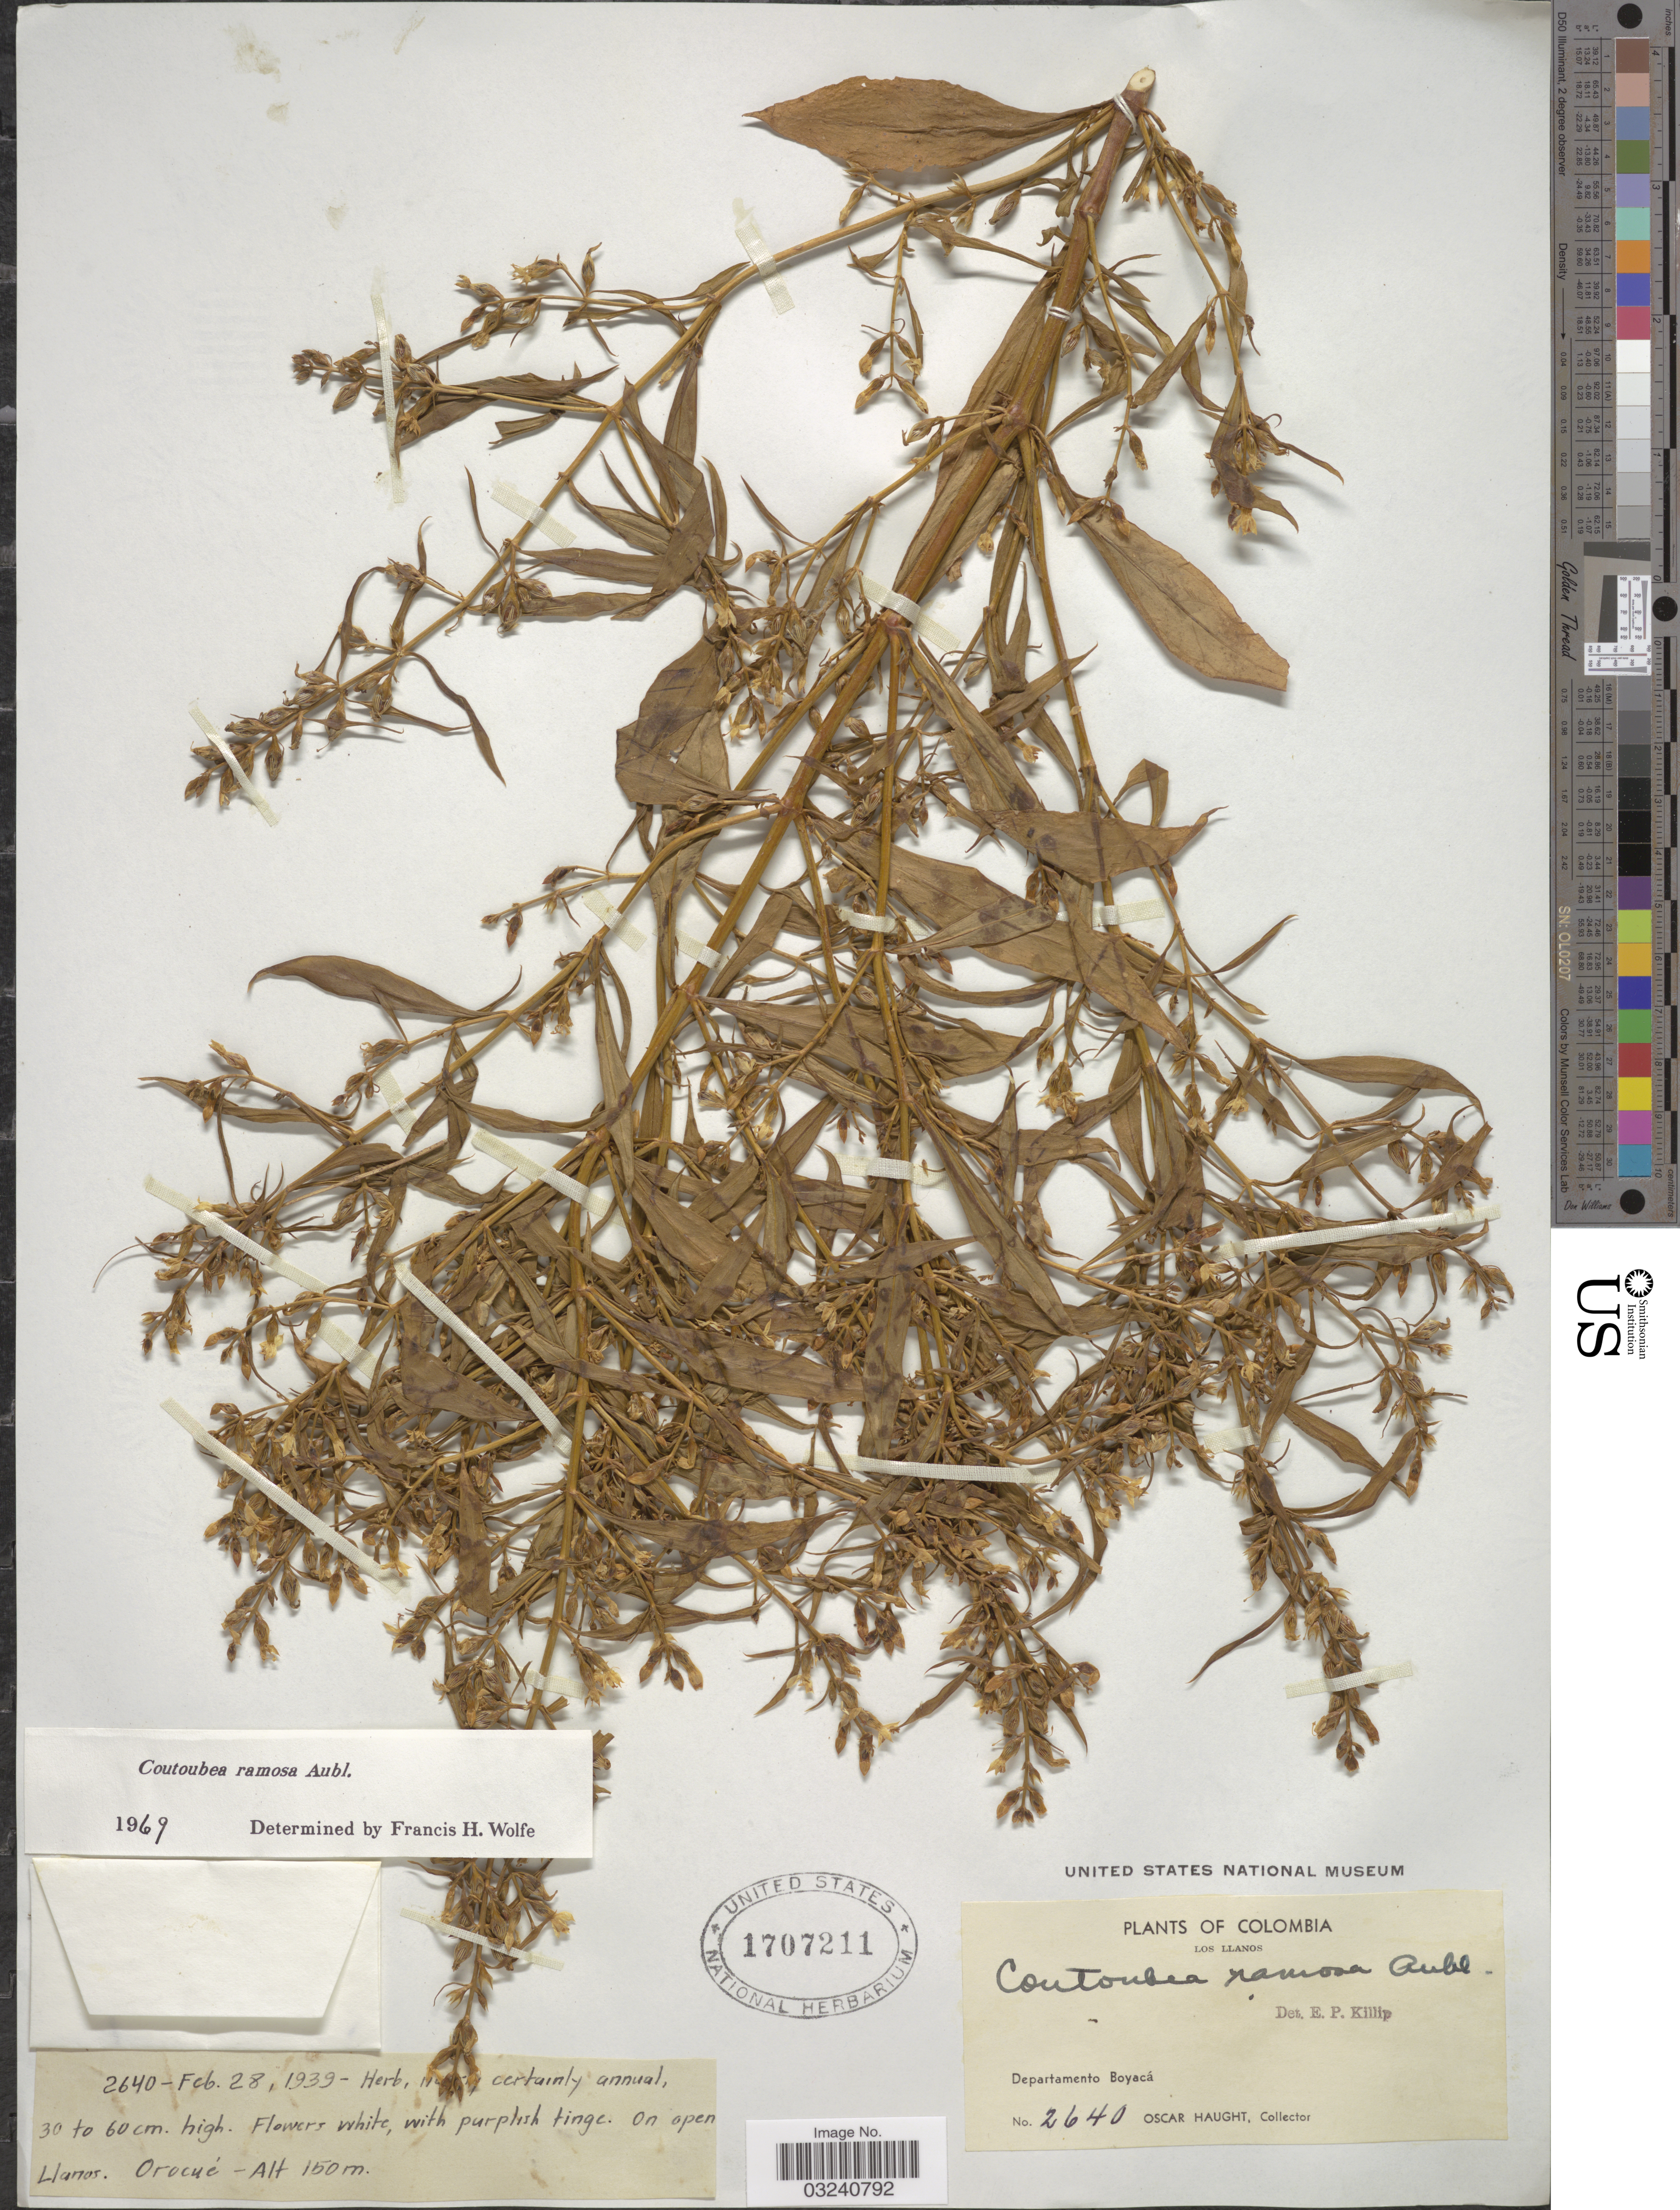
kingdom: Plantae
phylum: Tracheophyta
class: Magnoliopsida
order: Gentianales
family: Gentianaceae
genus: Coutoubea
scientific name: Coutoubea ramosa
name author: Aubl.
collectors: O. Haught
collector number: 2640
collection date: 1939-02-28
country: Colombia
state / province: Boyacá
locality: Los Llanos. Departamento Boyacá. Orocué.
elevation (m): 150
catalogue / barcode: US 1707211